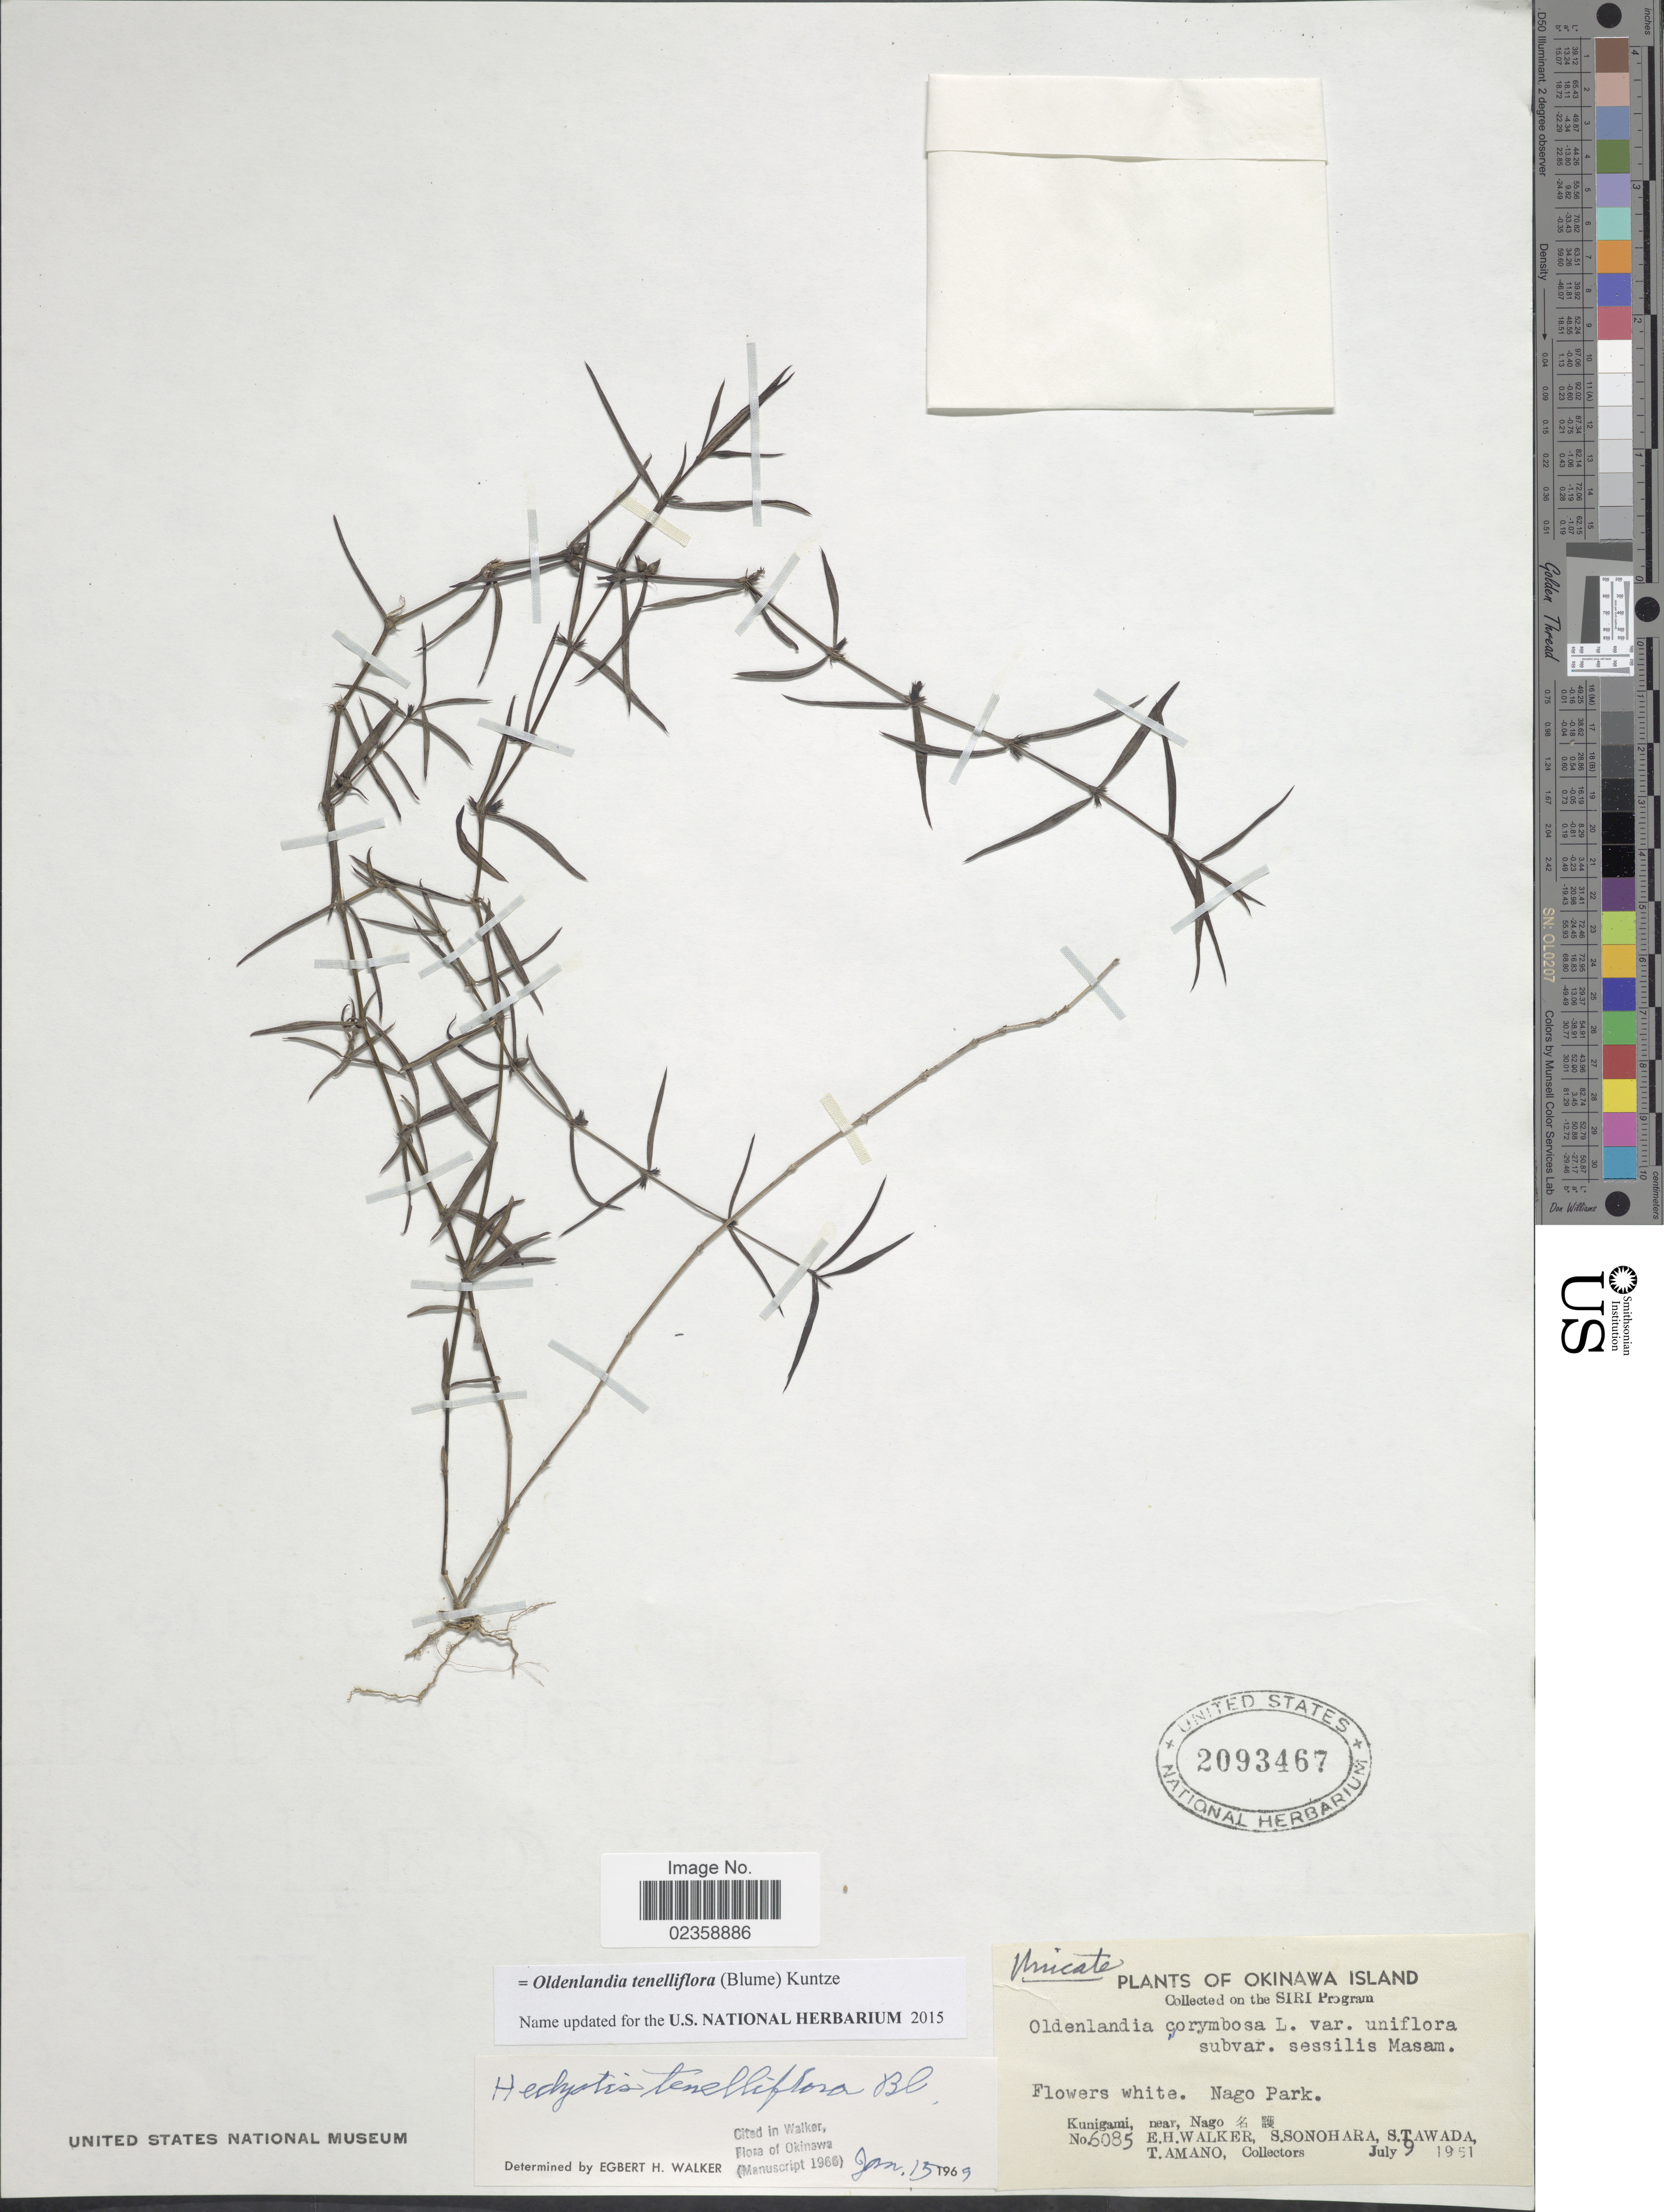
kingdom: Plantae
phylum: Tracheophyta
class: Magnoliopsida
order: Gentianales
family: Rubiaceae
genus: Oldenlandia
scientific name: Oldenlandia tenelliflora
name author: (Blume) Kuntze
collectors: E. H. Walker, S. Sonohara, S. Tawada & T. Amano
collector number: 6085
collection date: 1951-07-09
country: Japan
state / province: Okinawa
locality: Okinawa Island. Nago Park. Kunigami, near Nago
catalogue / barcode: US 2093467